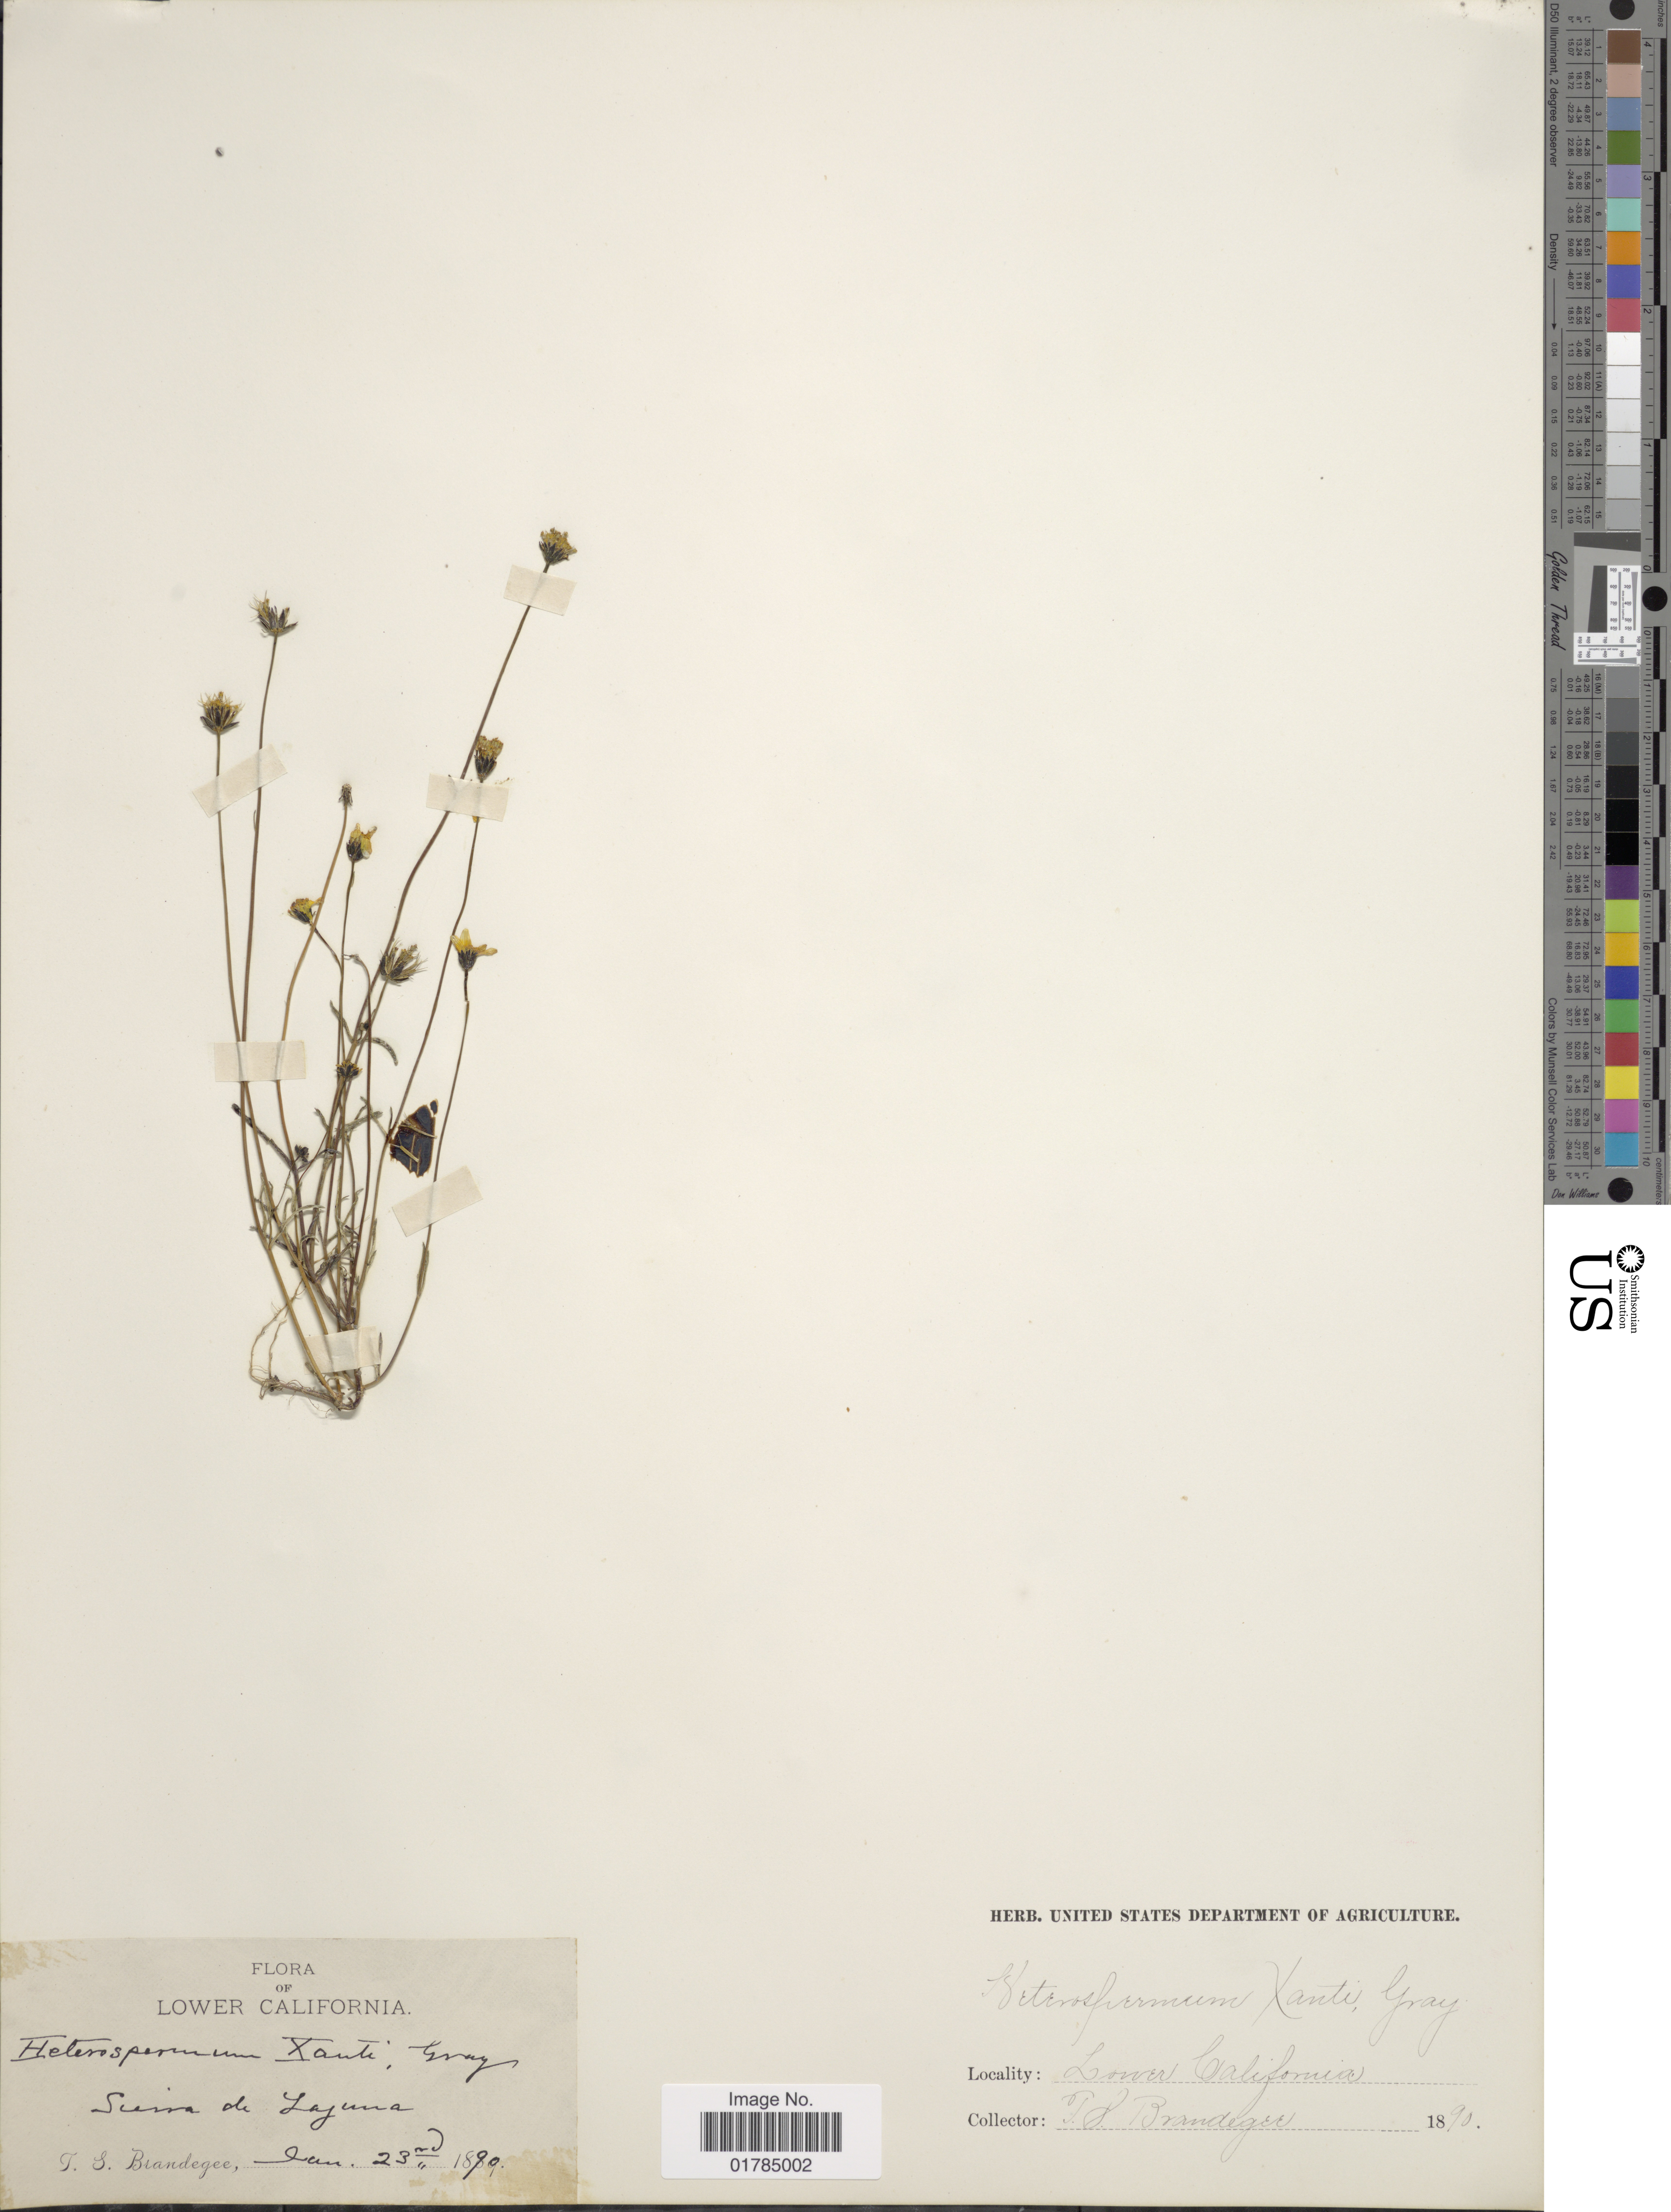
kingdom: Plantae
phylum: Tracheophyta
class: Magnoliopsida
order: Asterales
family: Asteraceae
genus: Heterosperma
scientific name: Heterosperma xanti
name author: Sherff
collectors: J. S. Brandegee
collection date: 1890-01-23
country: Mexico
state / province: Baja California Sur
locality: Lower California, Sierra de Laguna